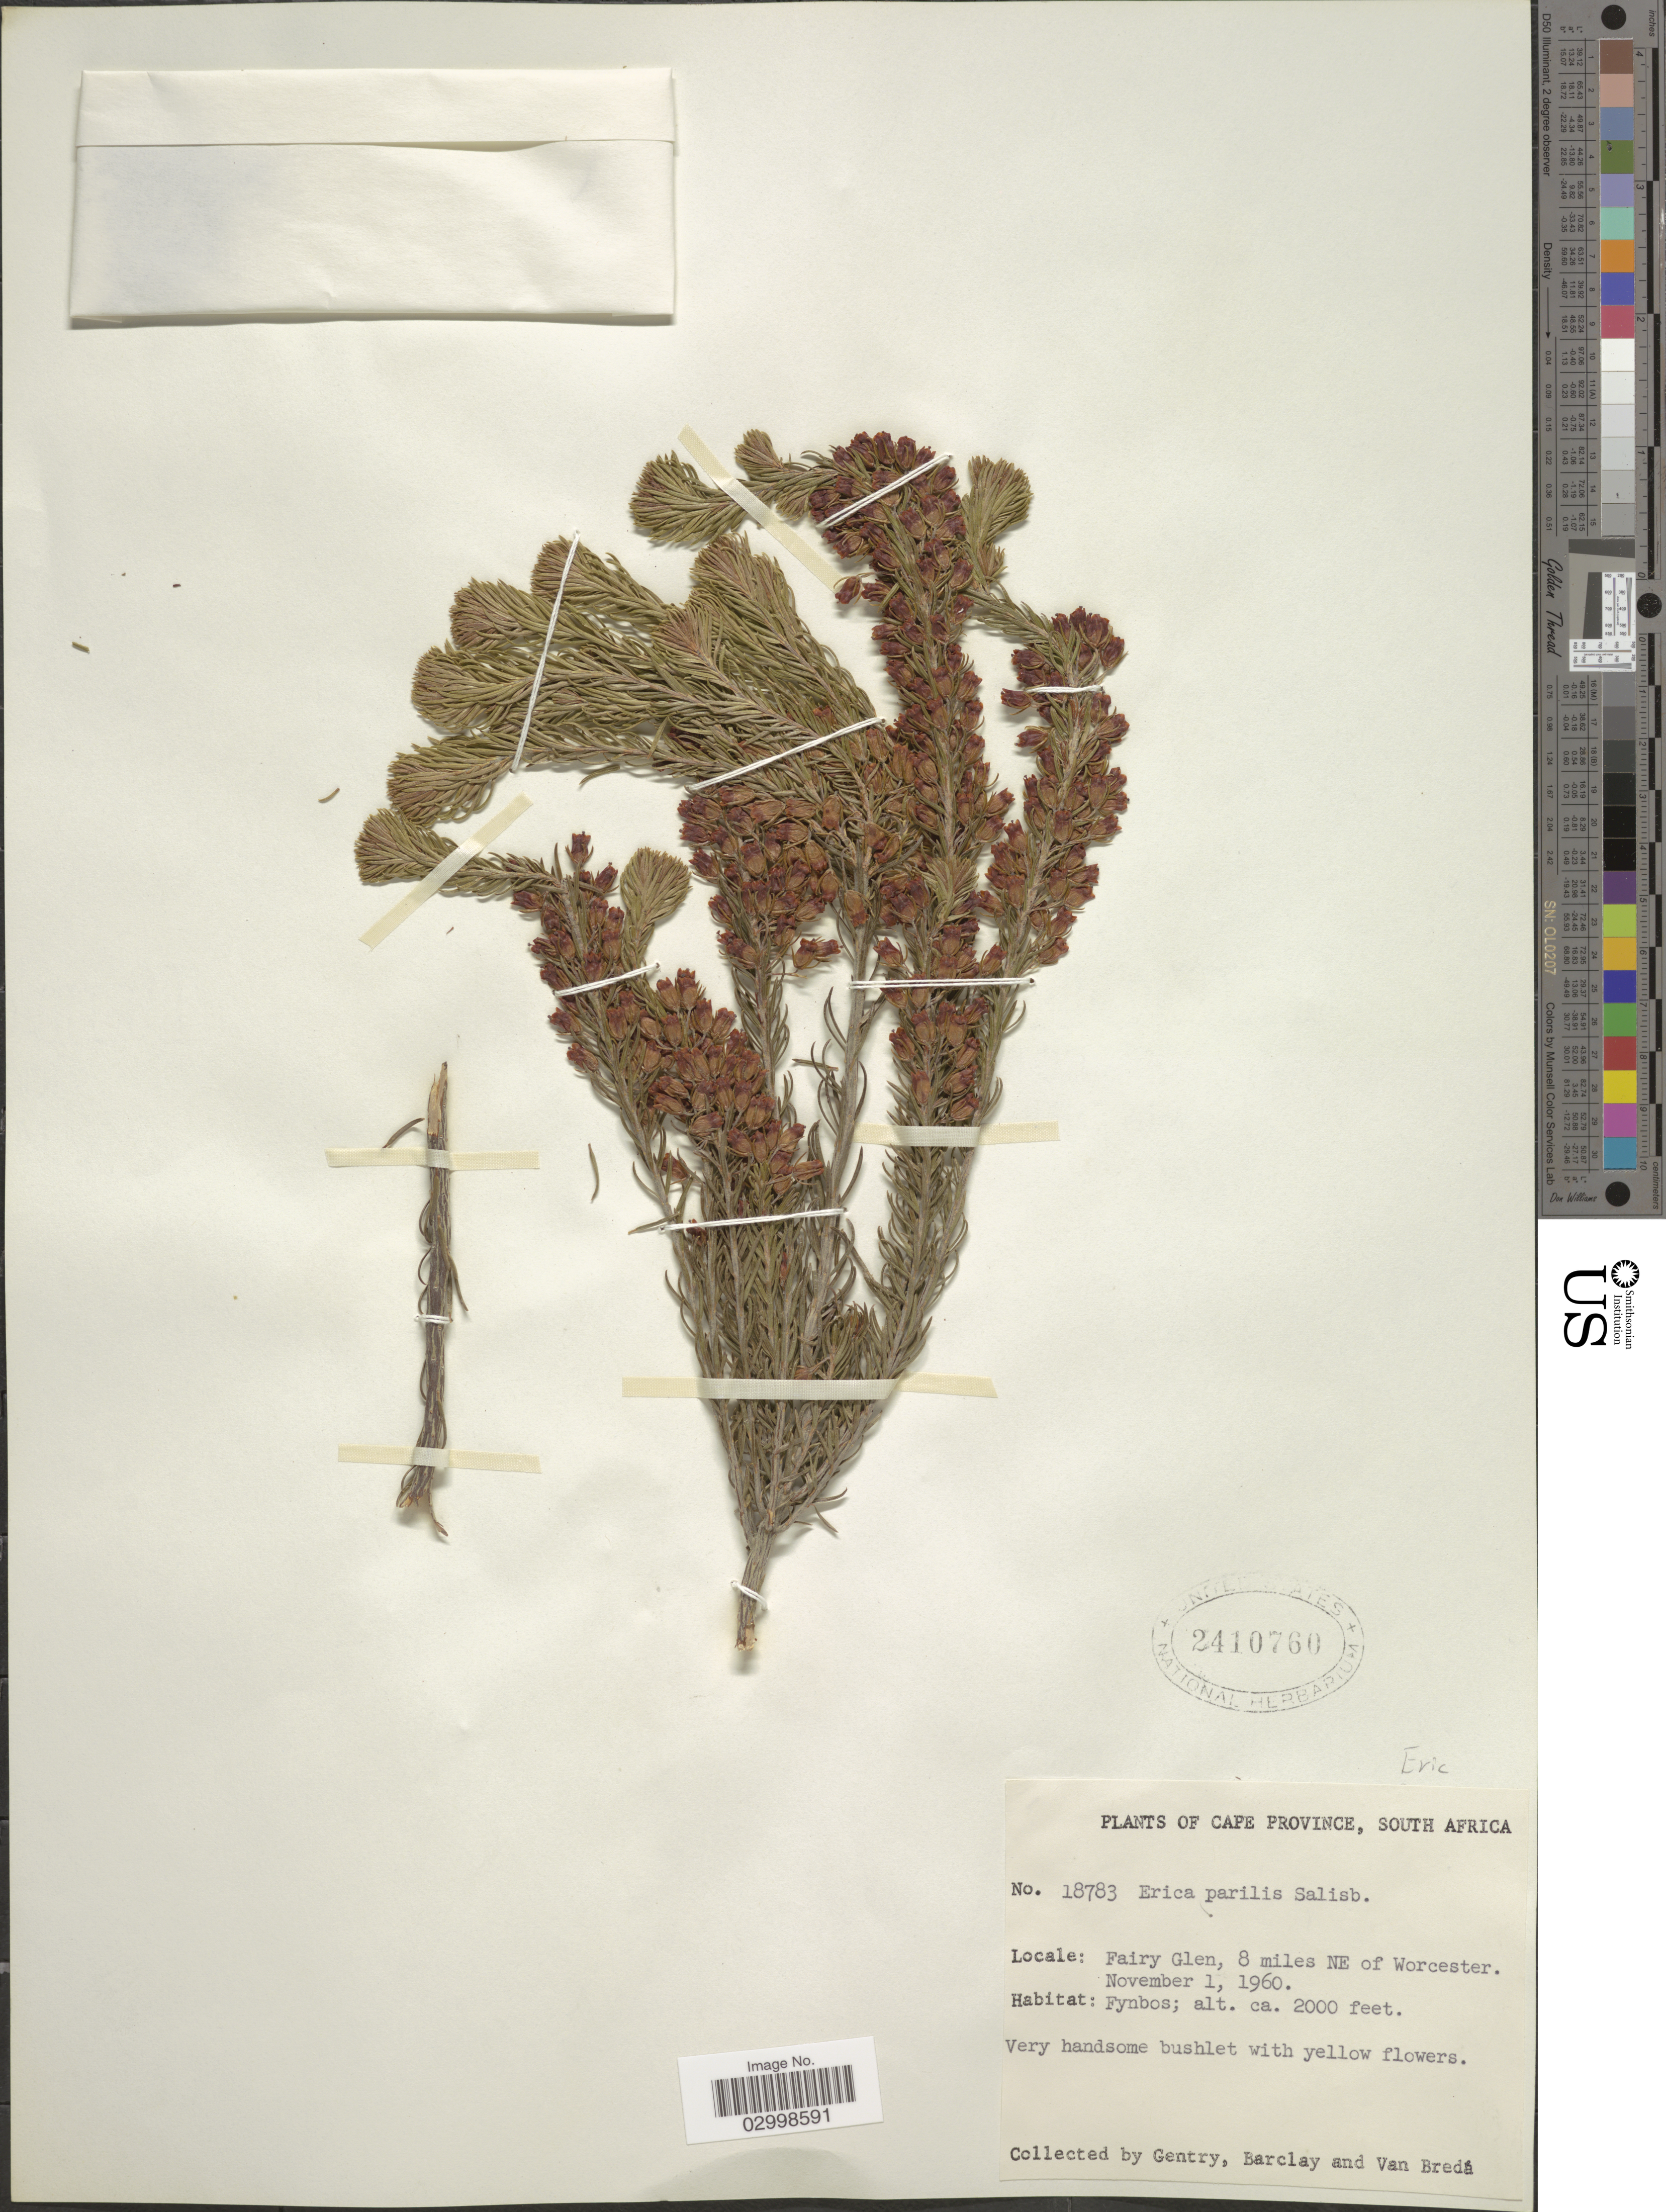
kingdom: Plantae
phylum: Tracheophyta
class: Magnoliopsida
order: Ericales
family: Ericaceae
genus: Erica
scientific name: Erica parilis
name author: Salisb.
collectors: Gentry, --, -- Barclay & Van Bredá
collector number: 18783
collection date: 1960-11-01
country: South Africa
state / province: Western Cape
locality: Fairy Glen, 8 miles NE of Worcester.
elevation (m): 610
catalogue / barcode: US 2410760